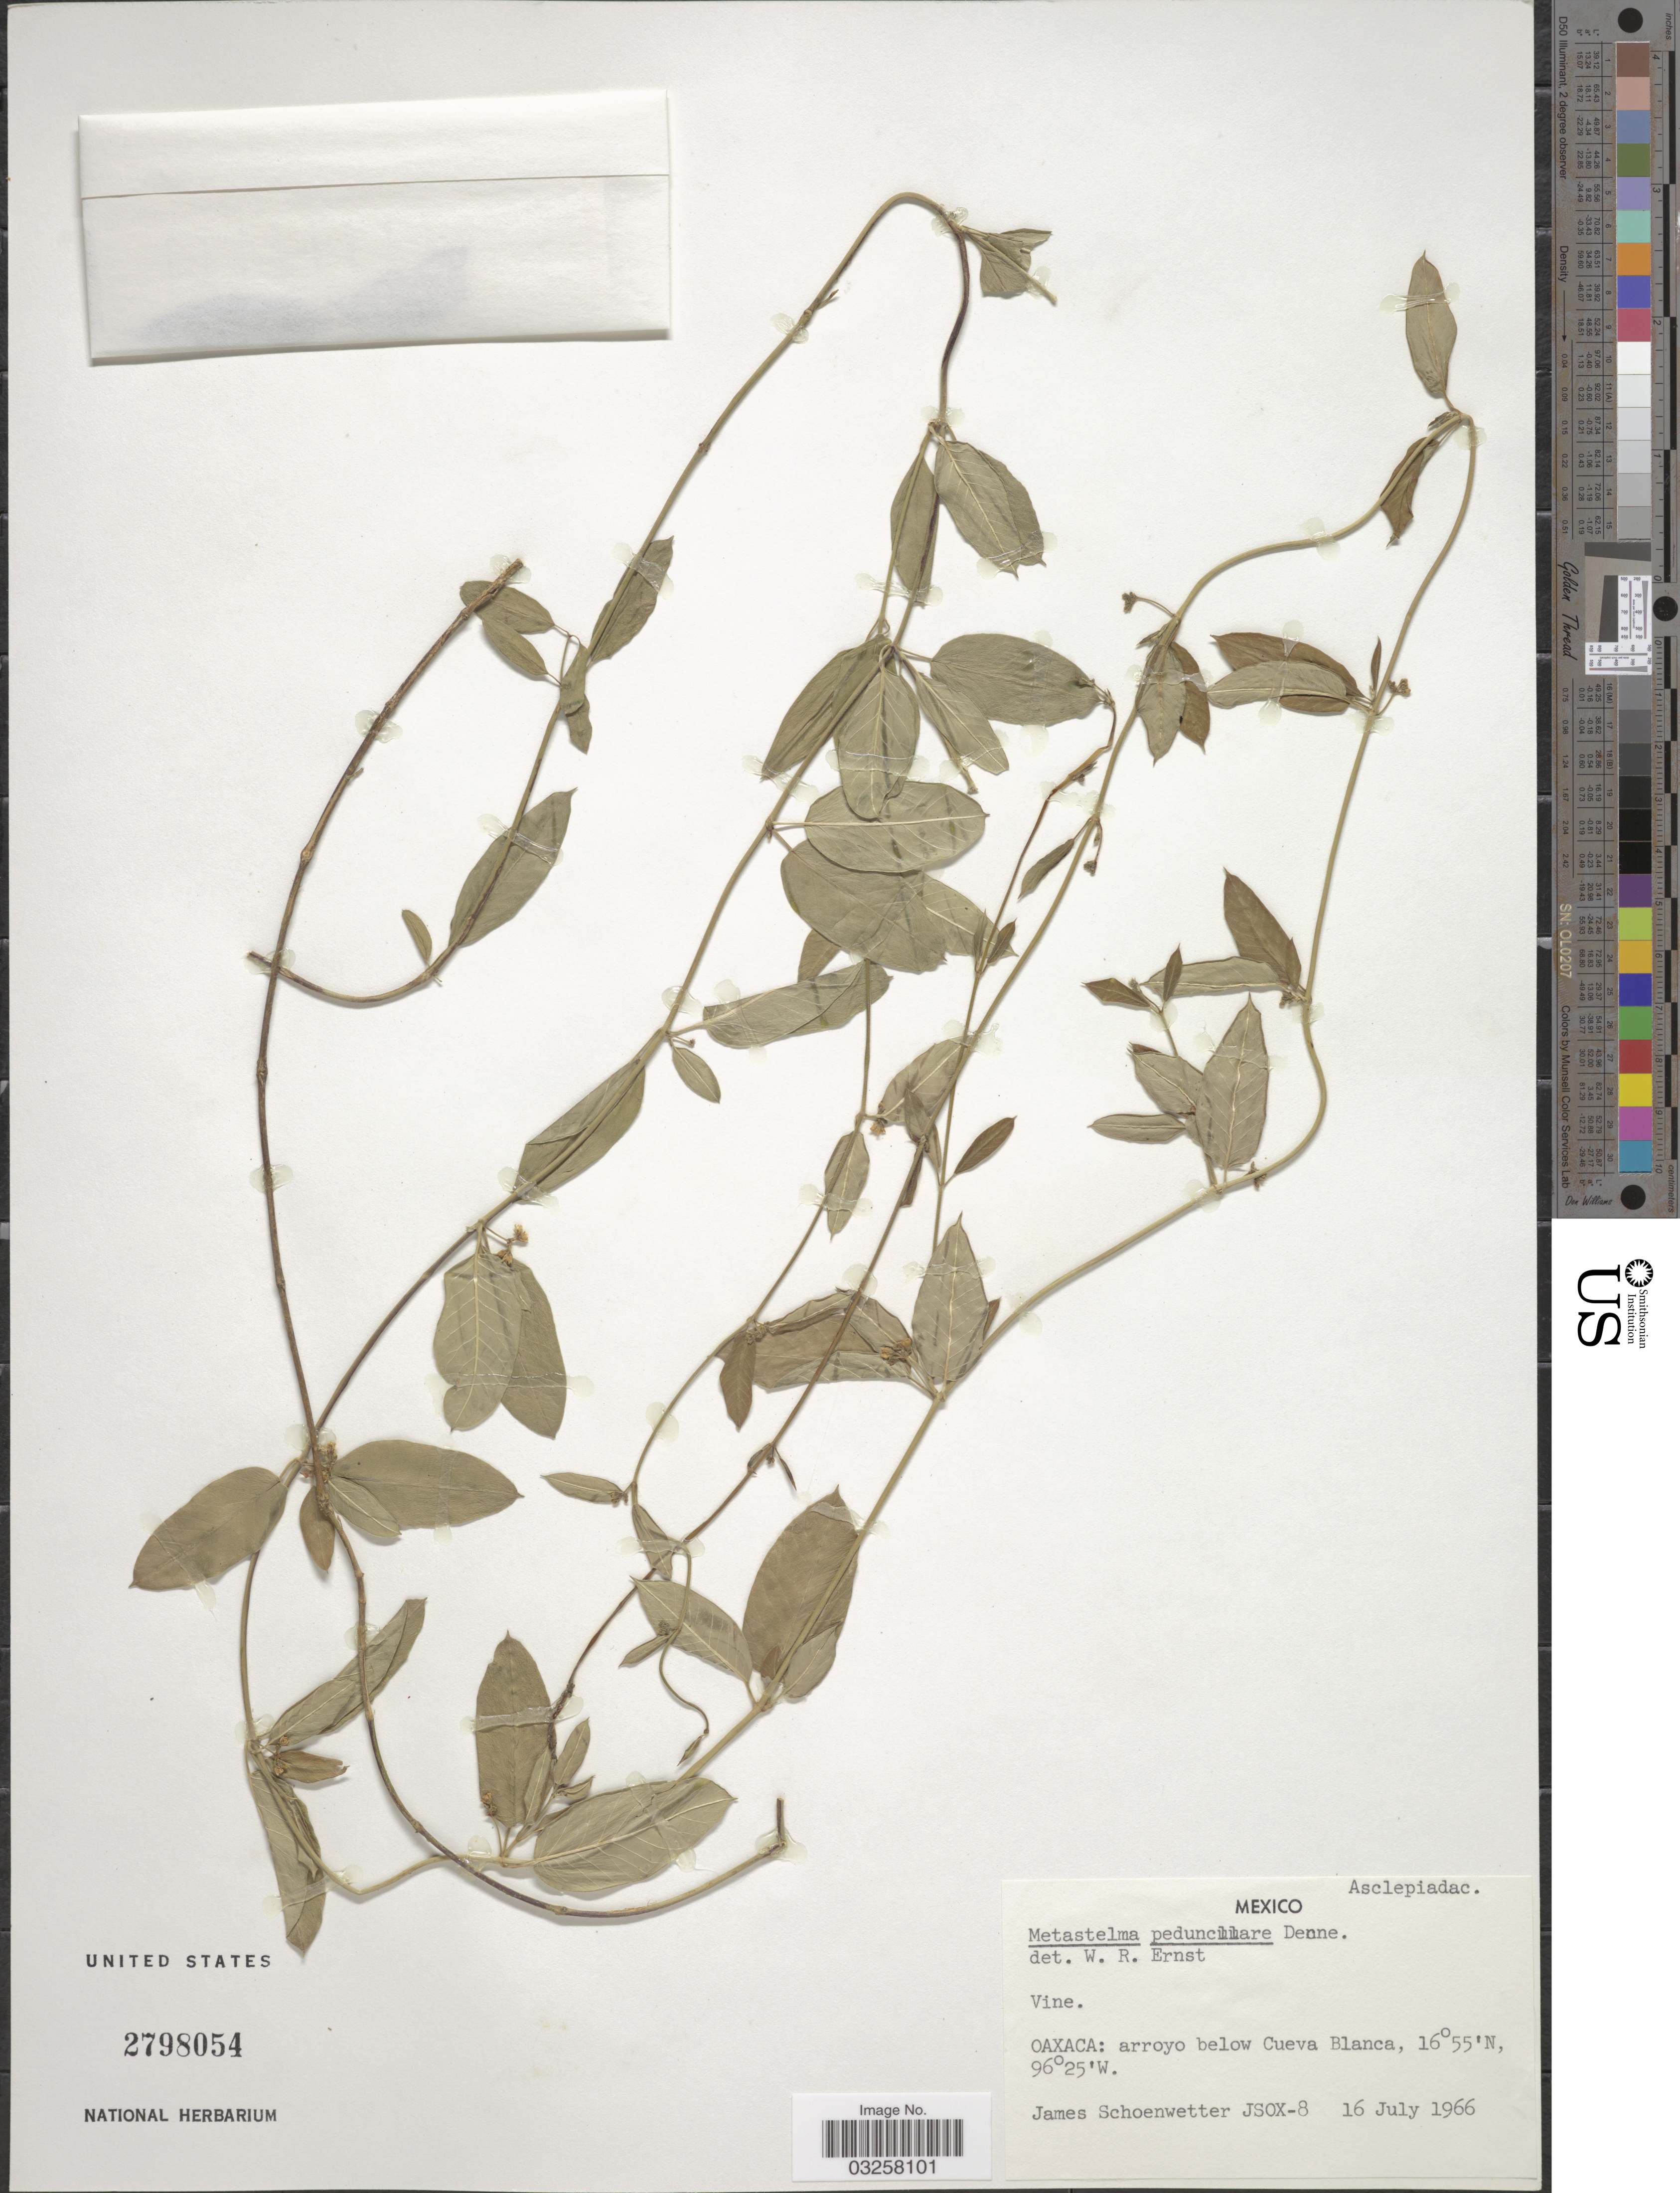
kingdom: Plantae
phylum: Tracheophyta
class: Magnoliopsida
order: Gentianales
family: Apocynaceae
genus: Metastelma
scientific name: Metastelma pedunculare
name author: Decne.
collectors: J. Schoenwetter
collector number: JSOX-8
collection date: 1966-07-16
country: Mexico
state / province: Oaxaca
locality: Arroyo below Cueva Blanca.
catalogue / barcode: US 2798054